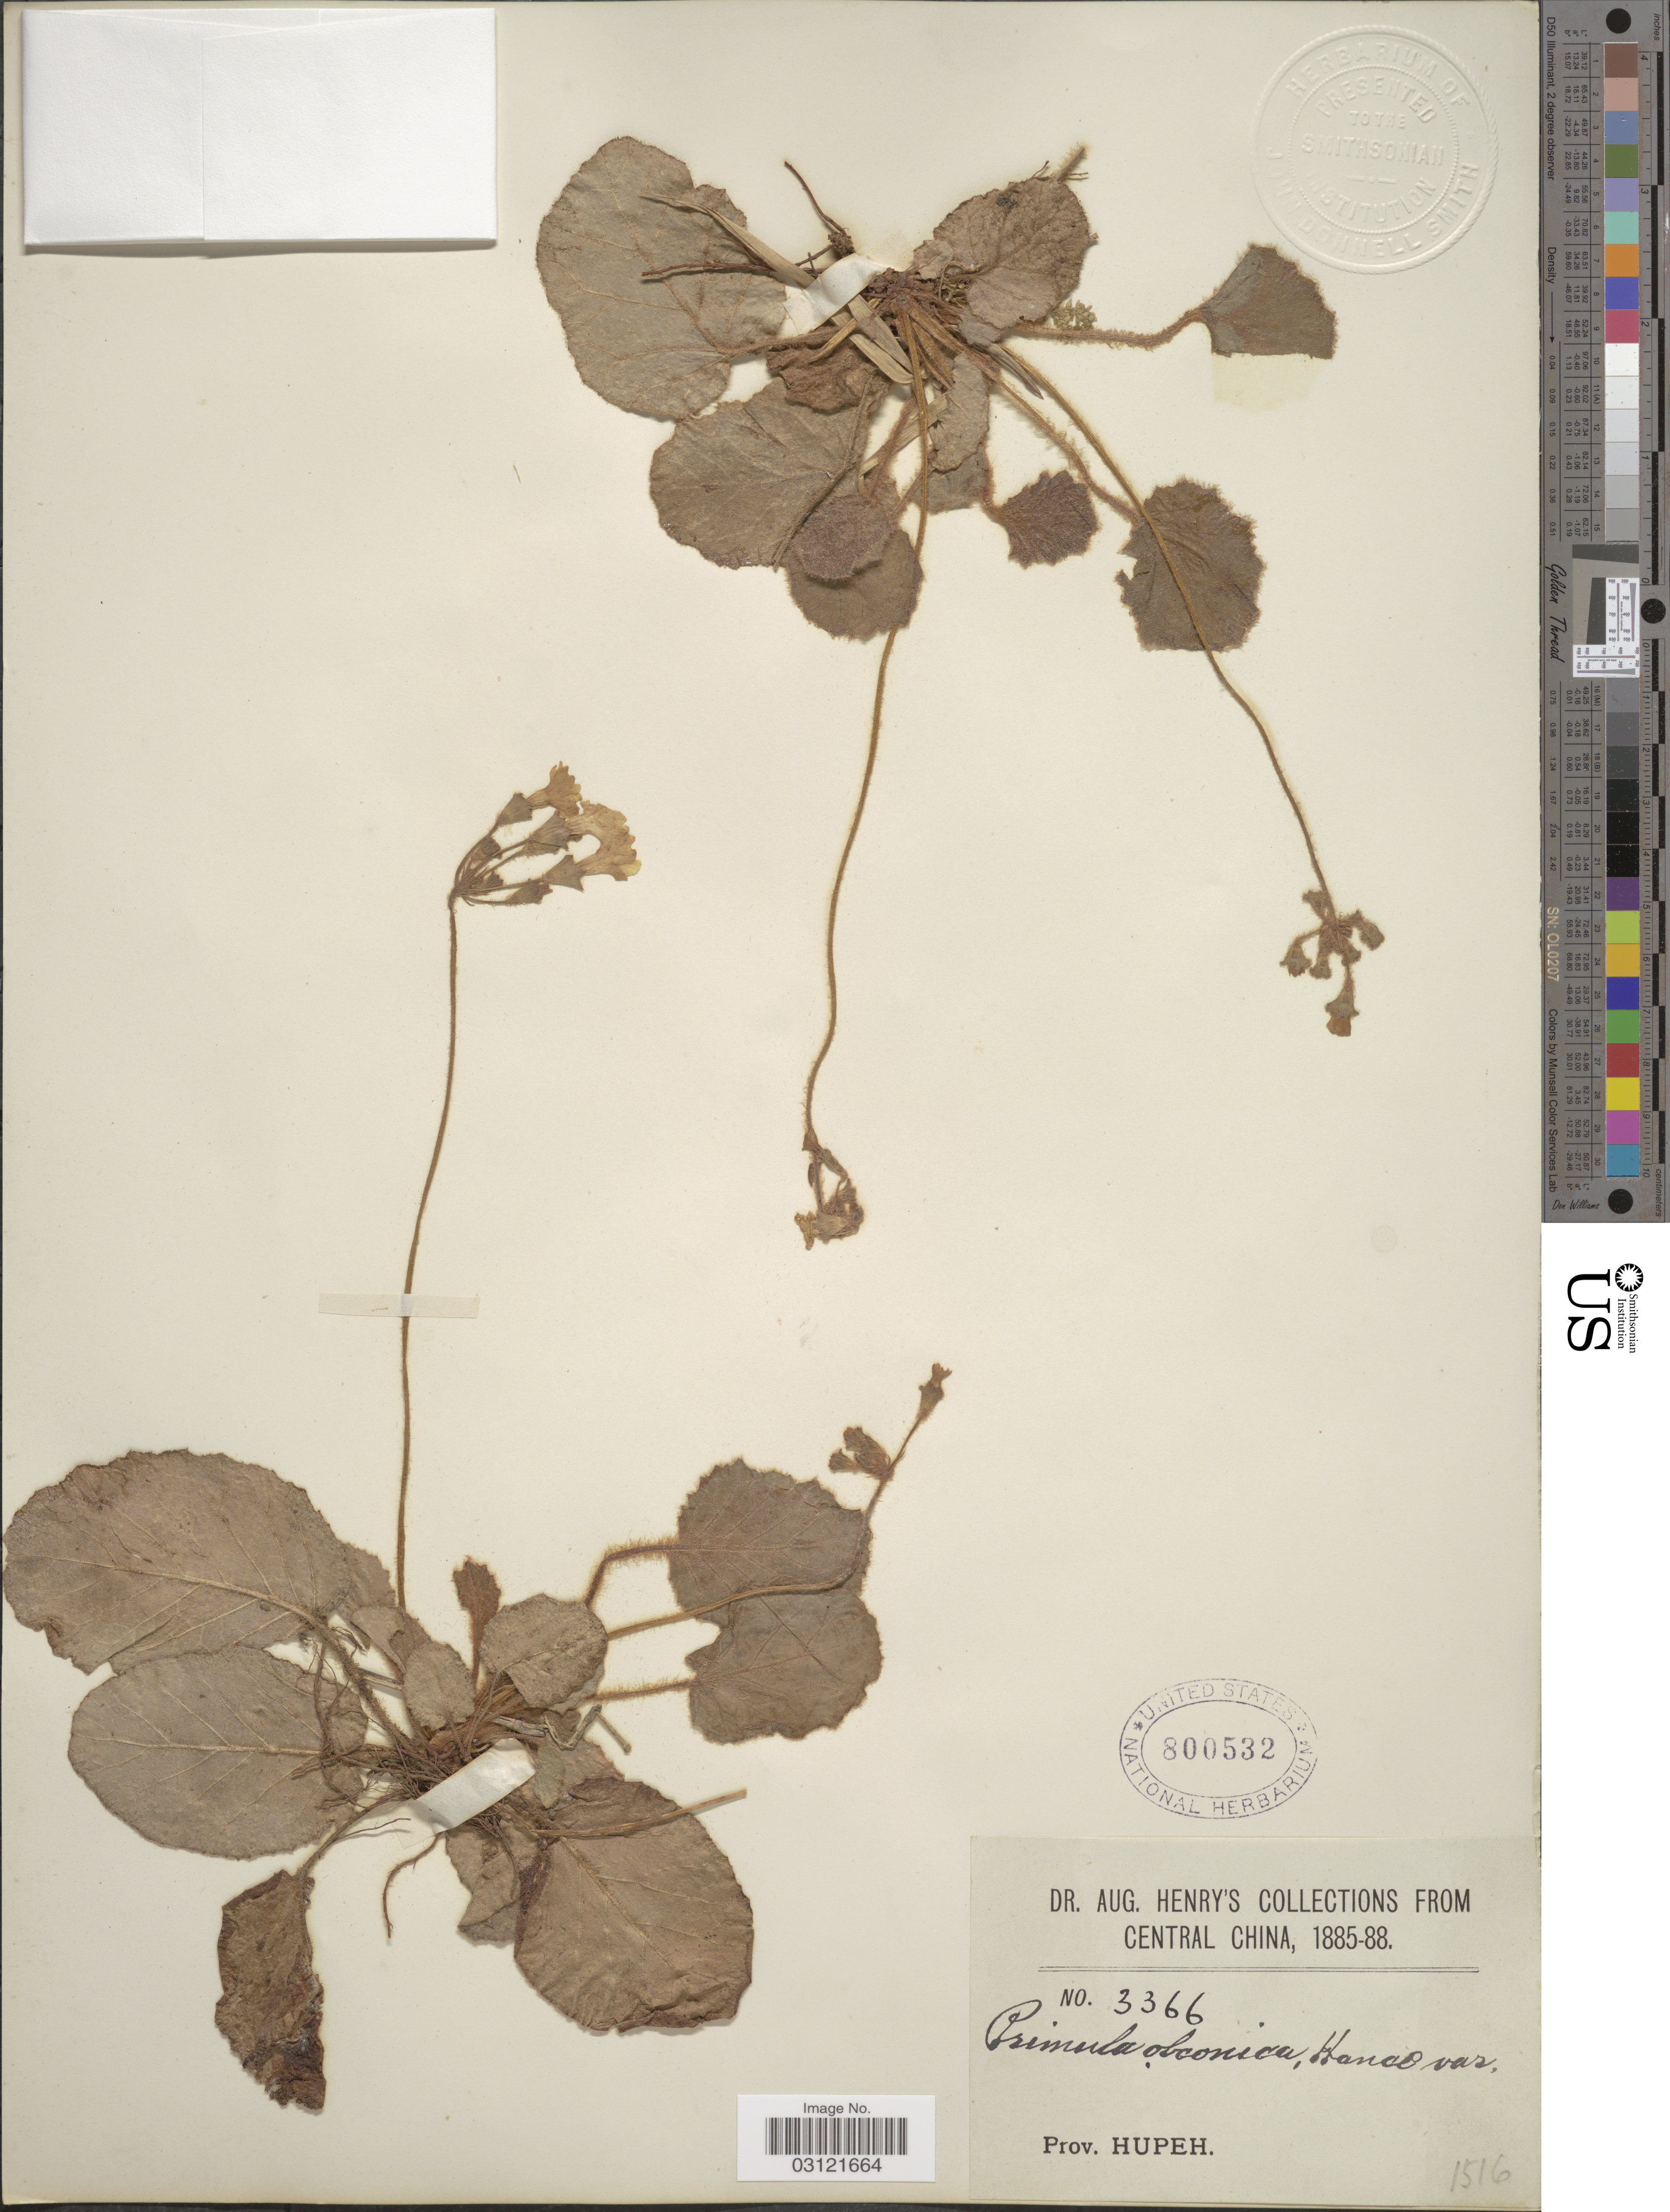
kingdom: Plantae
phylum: Tracheophyta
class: Magnoliopsida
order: Ericales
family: Primulaceae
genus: Primula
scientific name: Primula obconica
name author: Hance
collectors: A. Henry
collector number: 3366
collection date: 1885/1888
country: China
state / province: Hubei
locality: Central China, Prov. Hupeh.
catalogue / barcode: US 800532